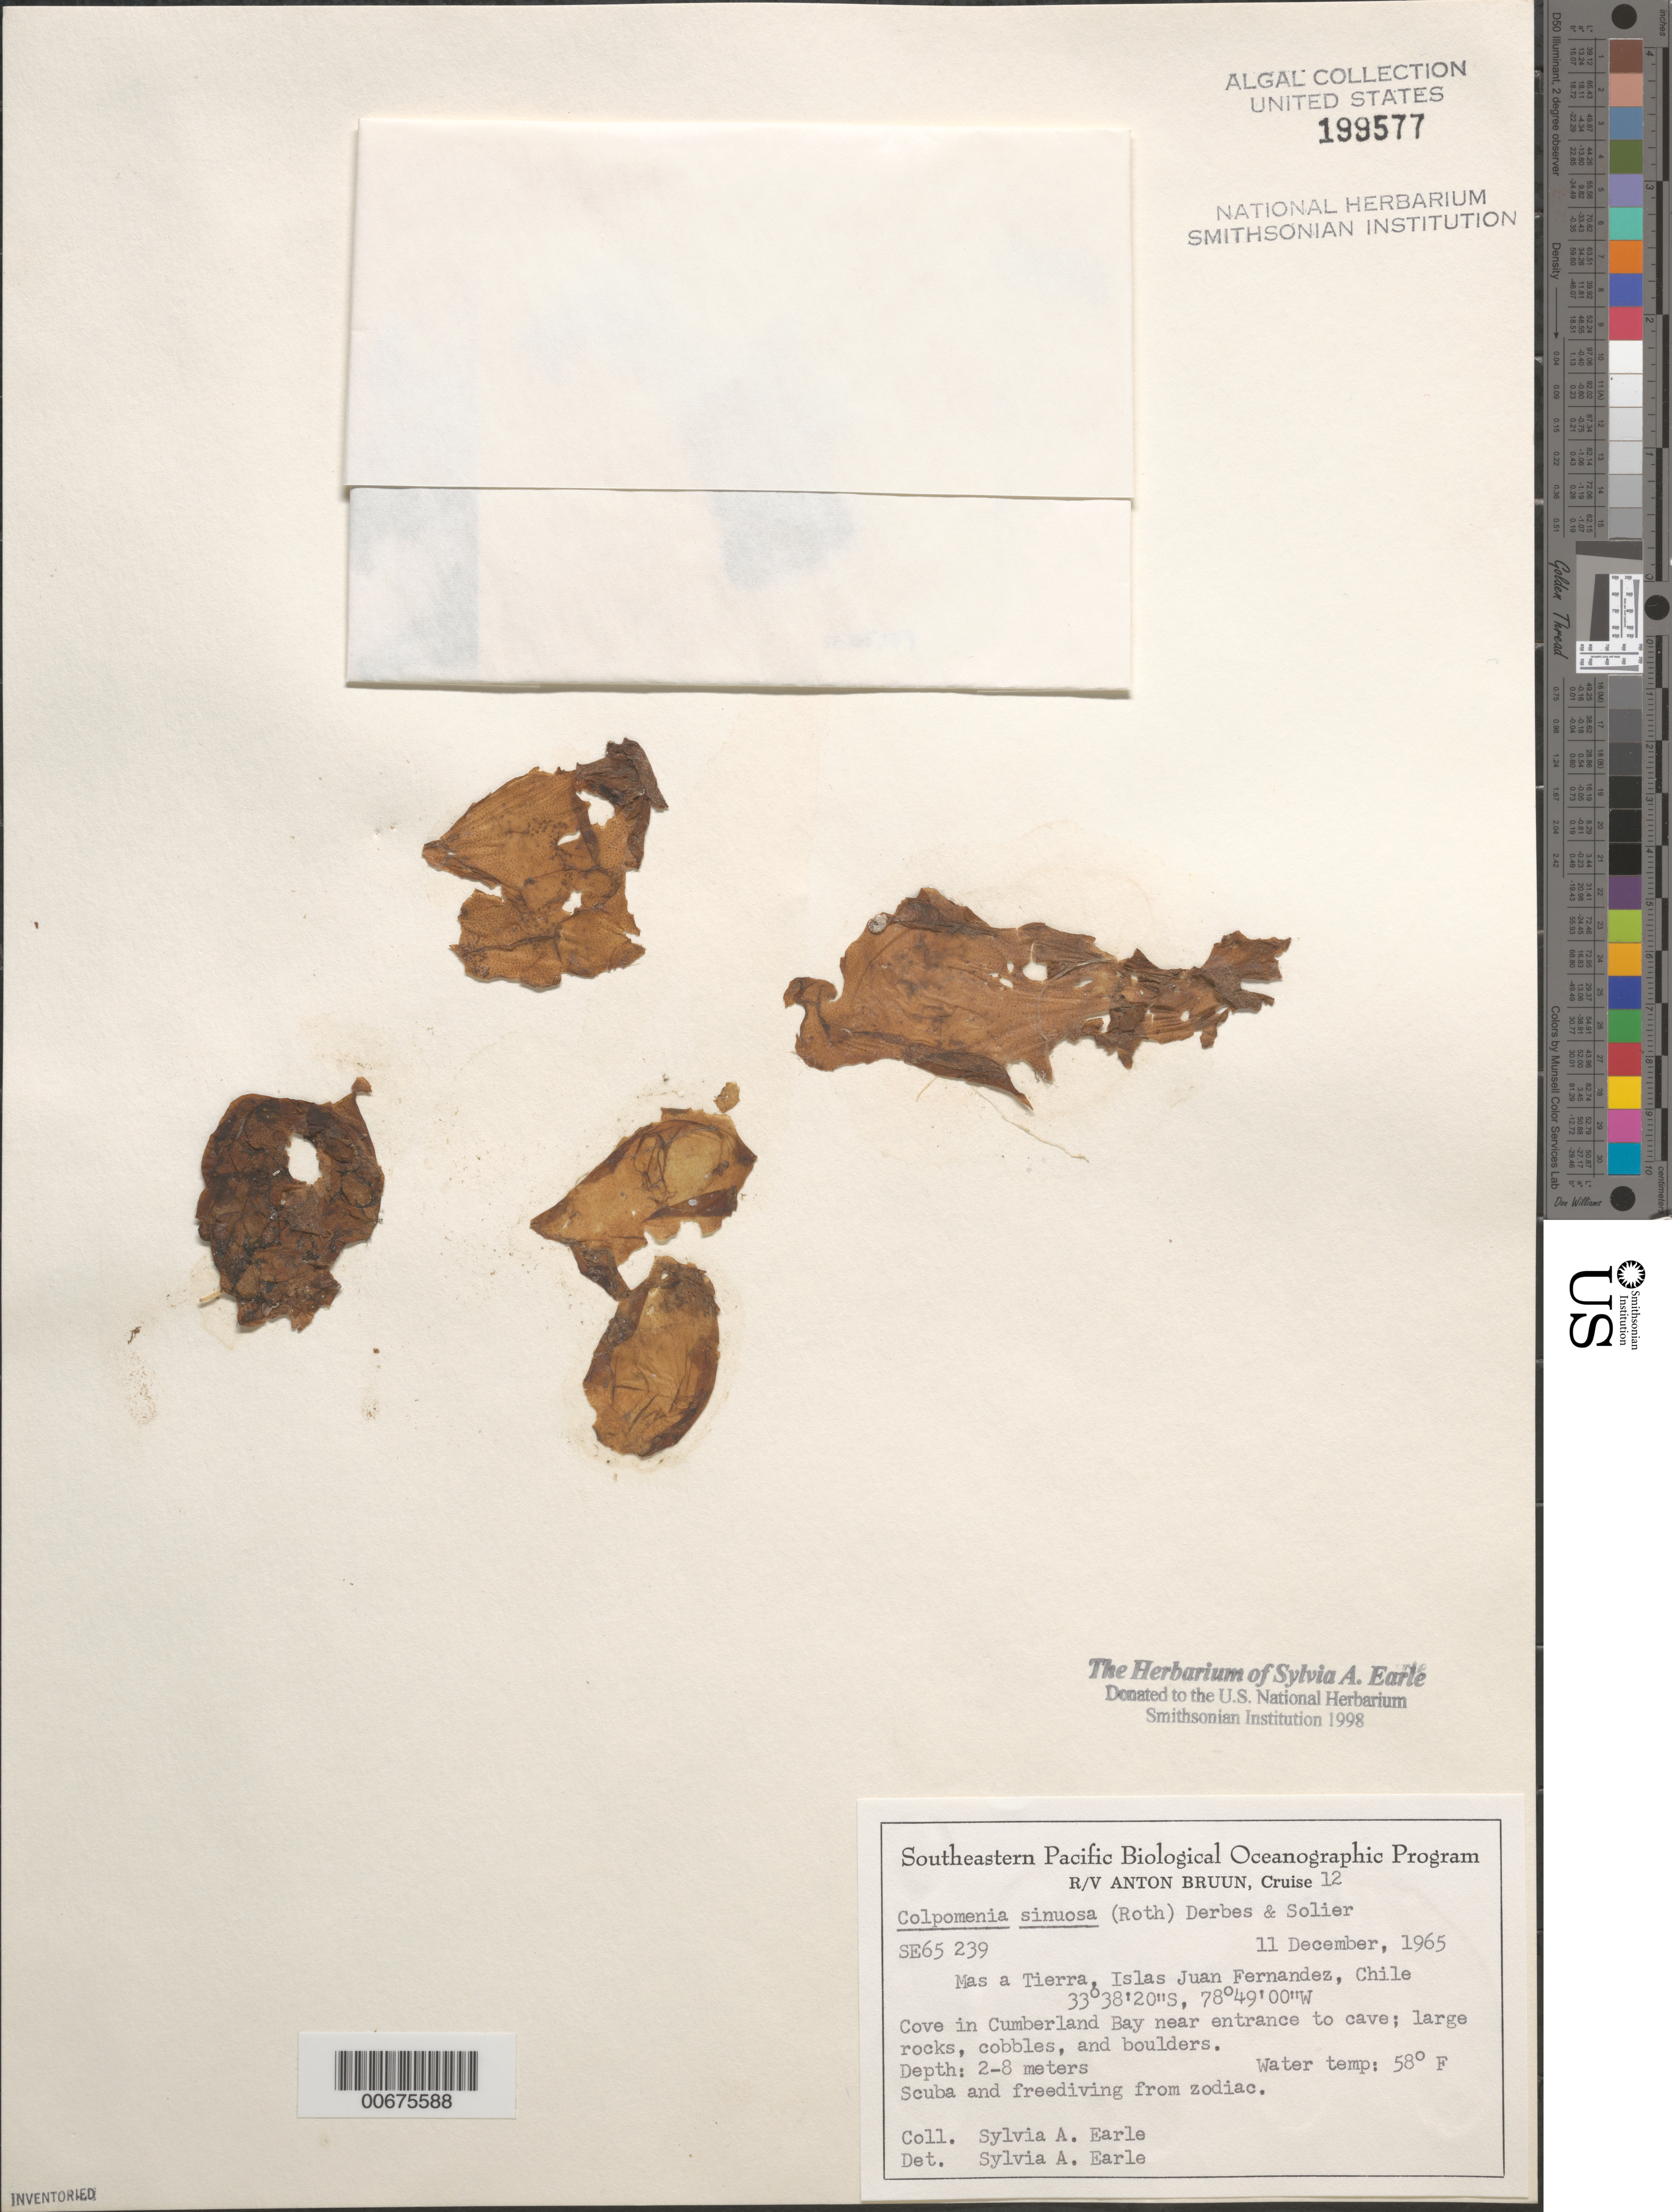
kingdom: Chromista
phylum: Ochrophyta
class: Phaeophyceae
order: Scytosiphonales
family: Scytosiphonaceae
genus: Colpomenia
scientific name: Colpomenia sinuosa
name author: (K. Mert. ex Roth) Derbes & Solier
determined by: Earle, S. A.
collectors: S. A. Earle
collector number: SE 65239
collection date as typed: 11 Dec 1965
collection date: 1965-12-11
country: Chile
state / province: Valparaíso (V)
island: Isla Más a Tierra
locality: Cove in Cumberland Bay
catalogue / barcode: US 199577